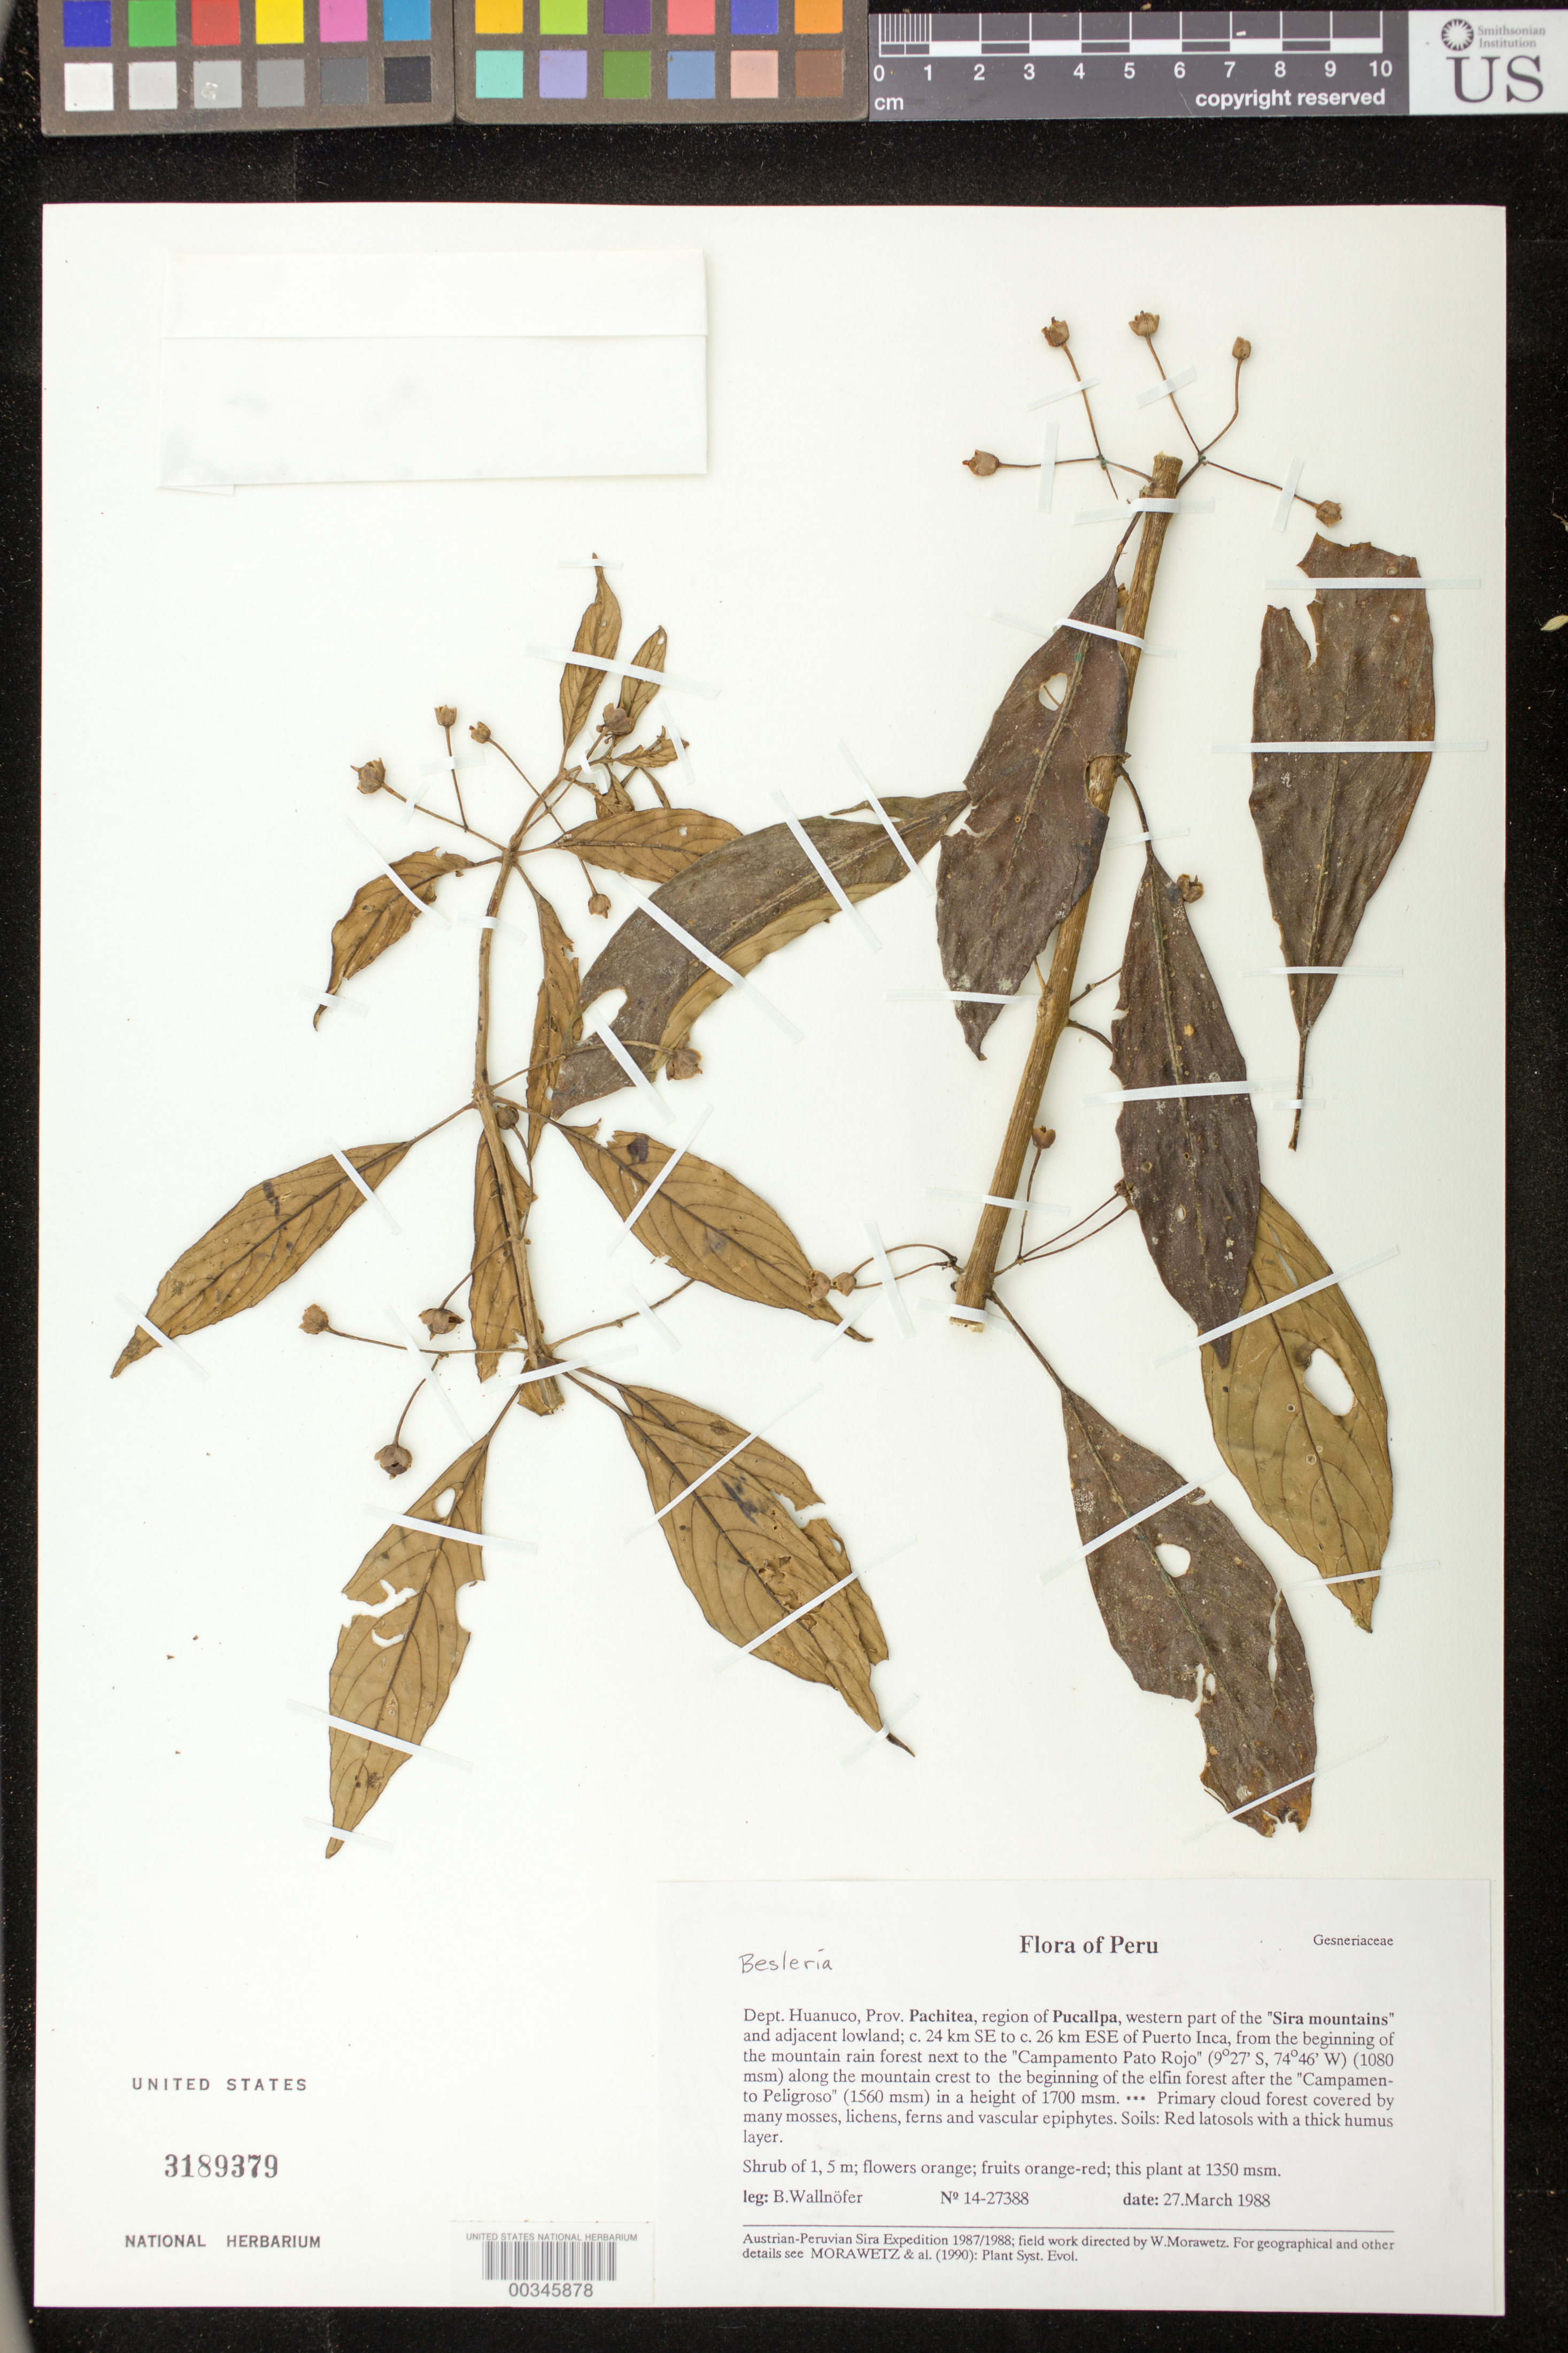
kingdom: Plantae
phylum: Tracheophyta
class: Magnoliopsida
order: Lamiales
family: Gesneriaceae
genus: Besleria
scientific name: Besleria sp.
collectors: B. Wallnöfer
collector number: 14- 27388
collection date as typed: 27 Mar 1988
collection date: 1988-03-27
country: Peru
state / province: Huánuco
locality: Prov. Pachitea; reg of Pucallapa, western part of "Sira Mountains" and adjacent lowland, c 24 km SE-c 26km ESE of Puerto Inca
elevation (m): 1350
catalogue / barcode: US 3189379